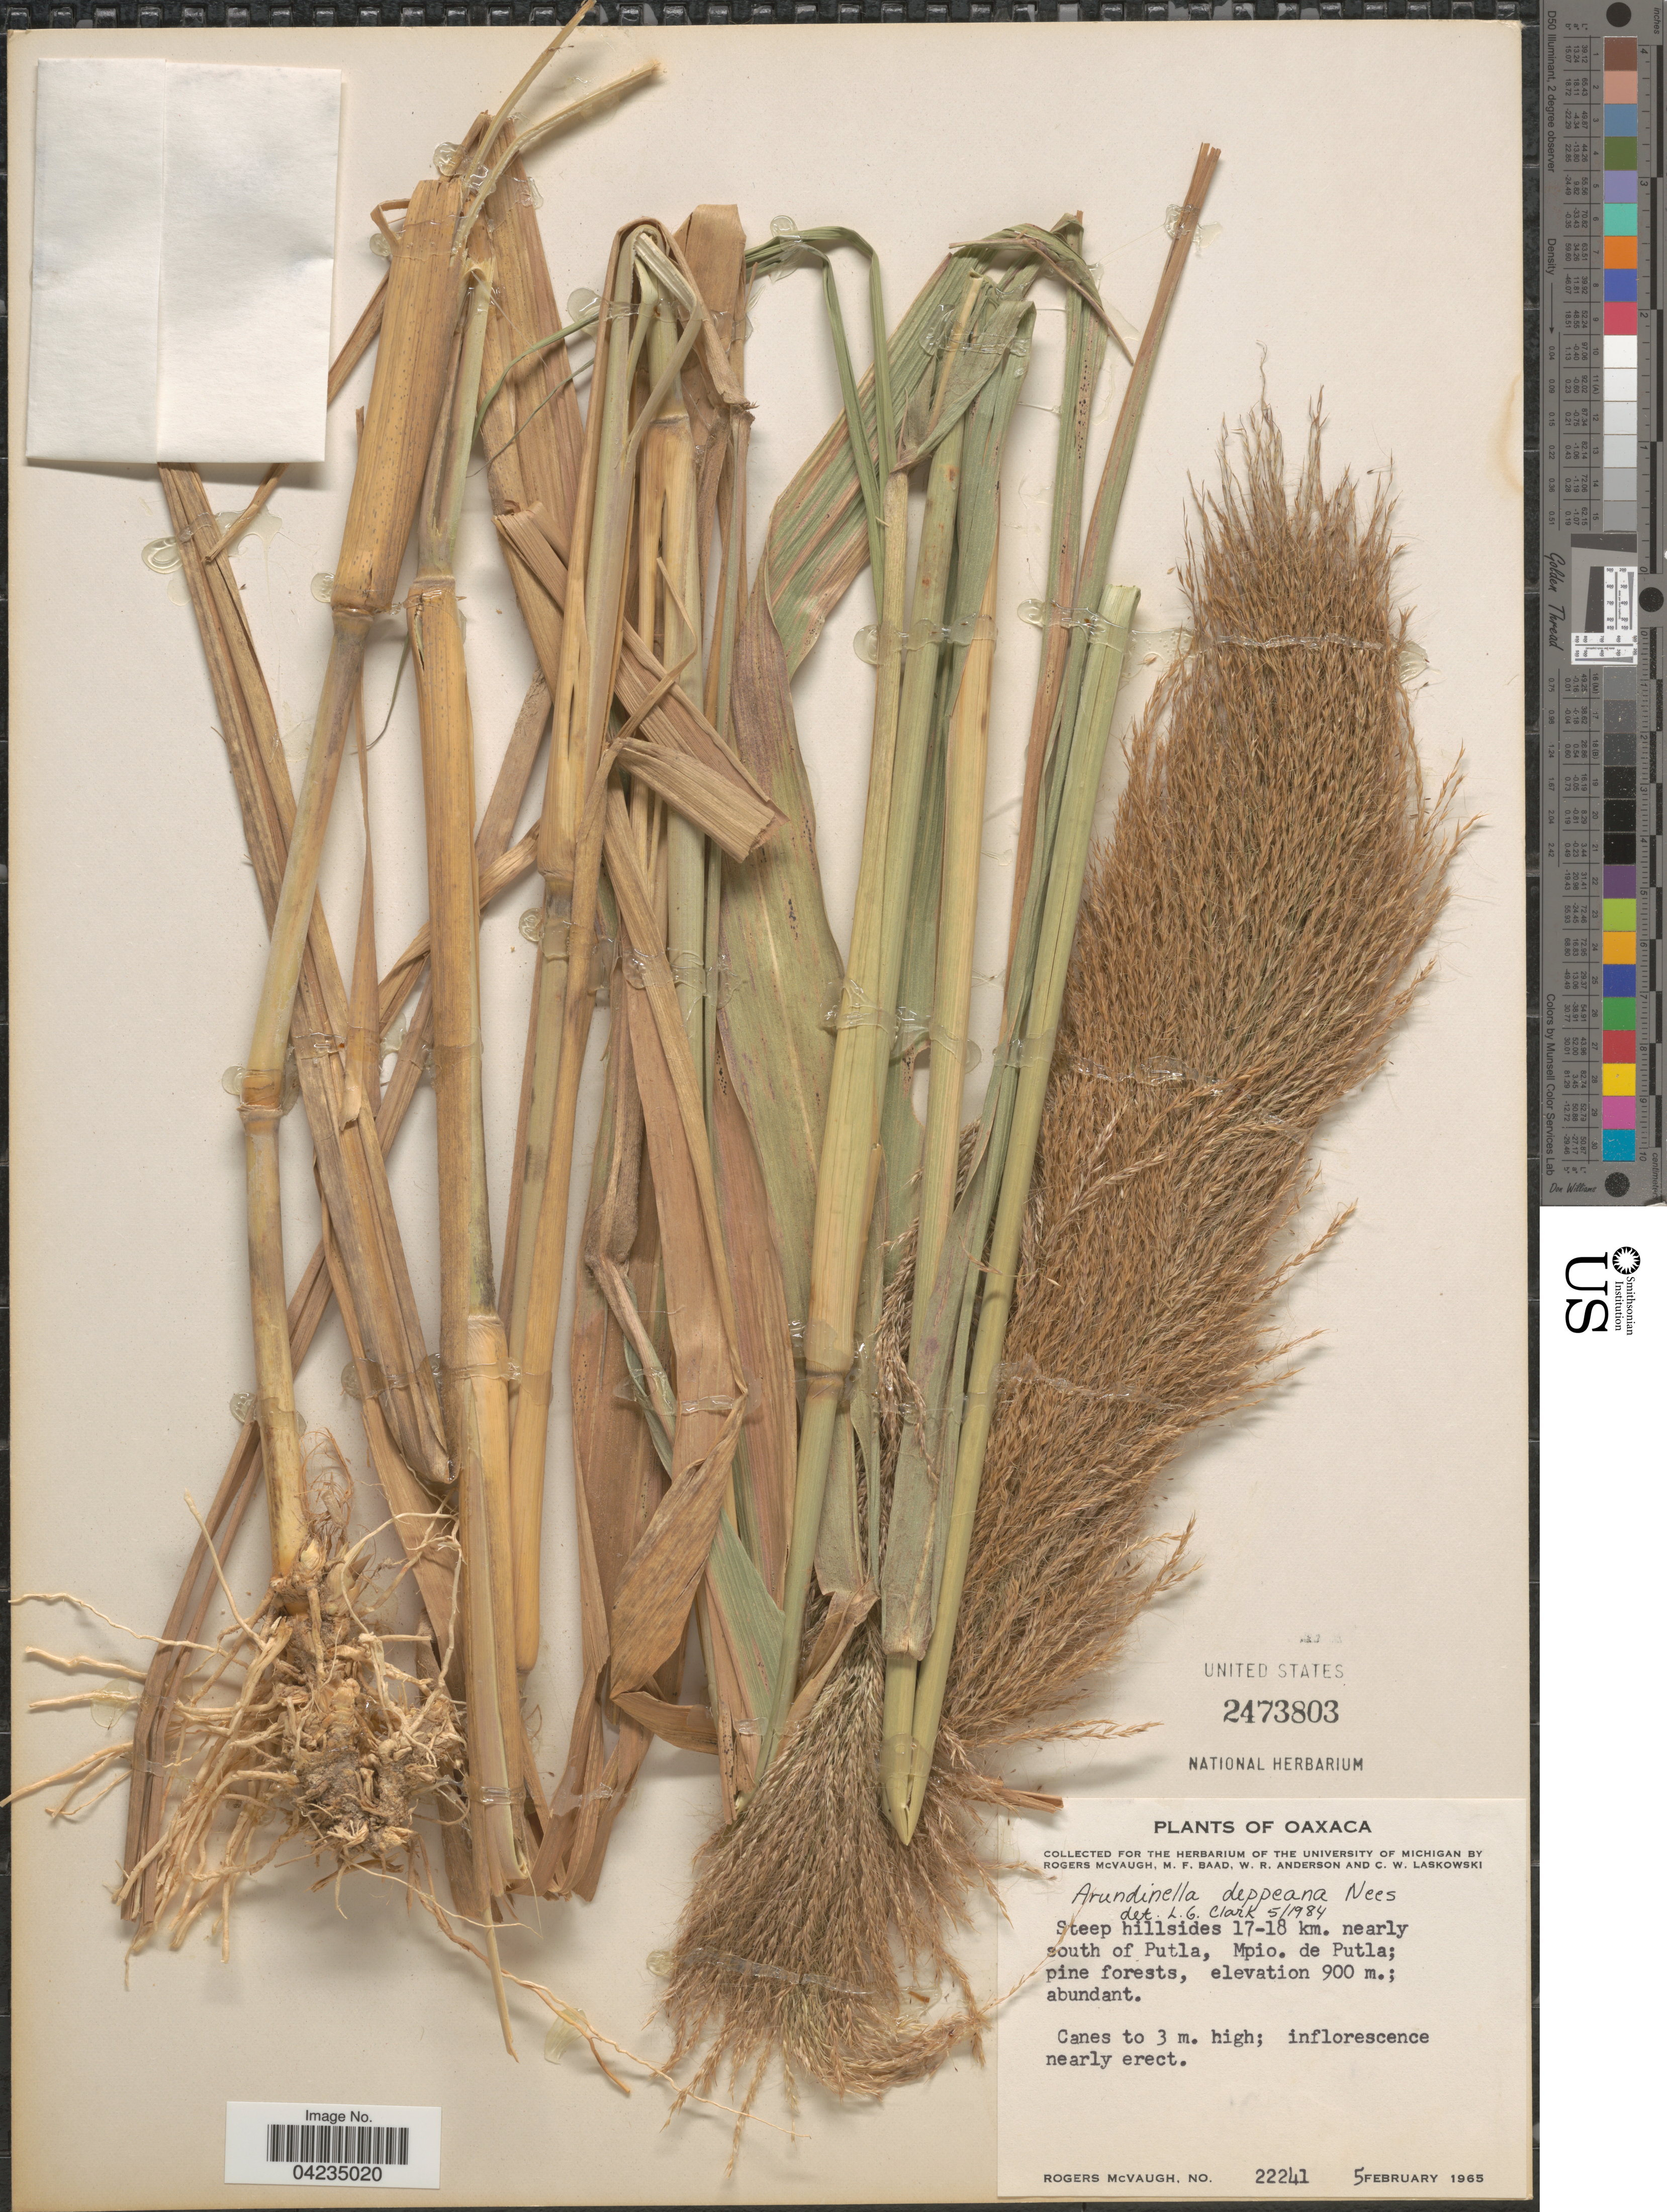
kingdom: Plantae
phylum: Tracheophyta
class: Liliopsida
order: Poales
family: Poaceae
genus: Arundinella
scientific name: Arundinella deppeana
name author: Nees ex Steud.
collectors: R. McVaugh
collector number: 22241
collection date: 1965-02-05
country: Mexico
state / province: Oaxaca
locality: Steep hillsides 17-18 km. nearly south of Putla, Mpio. de Putla.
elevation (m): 900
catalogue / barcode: US 2473803